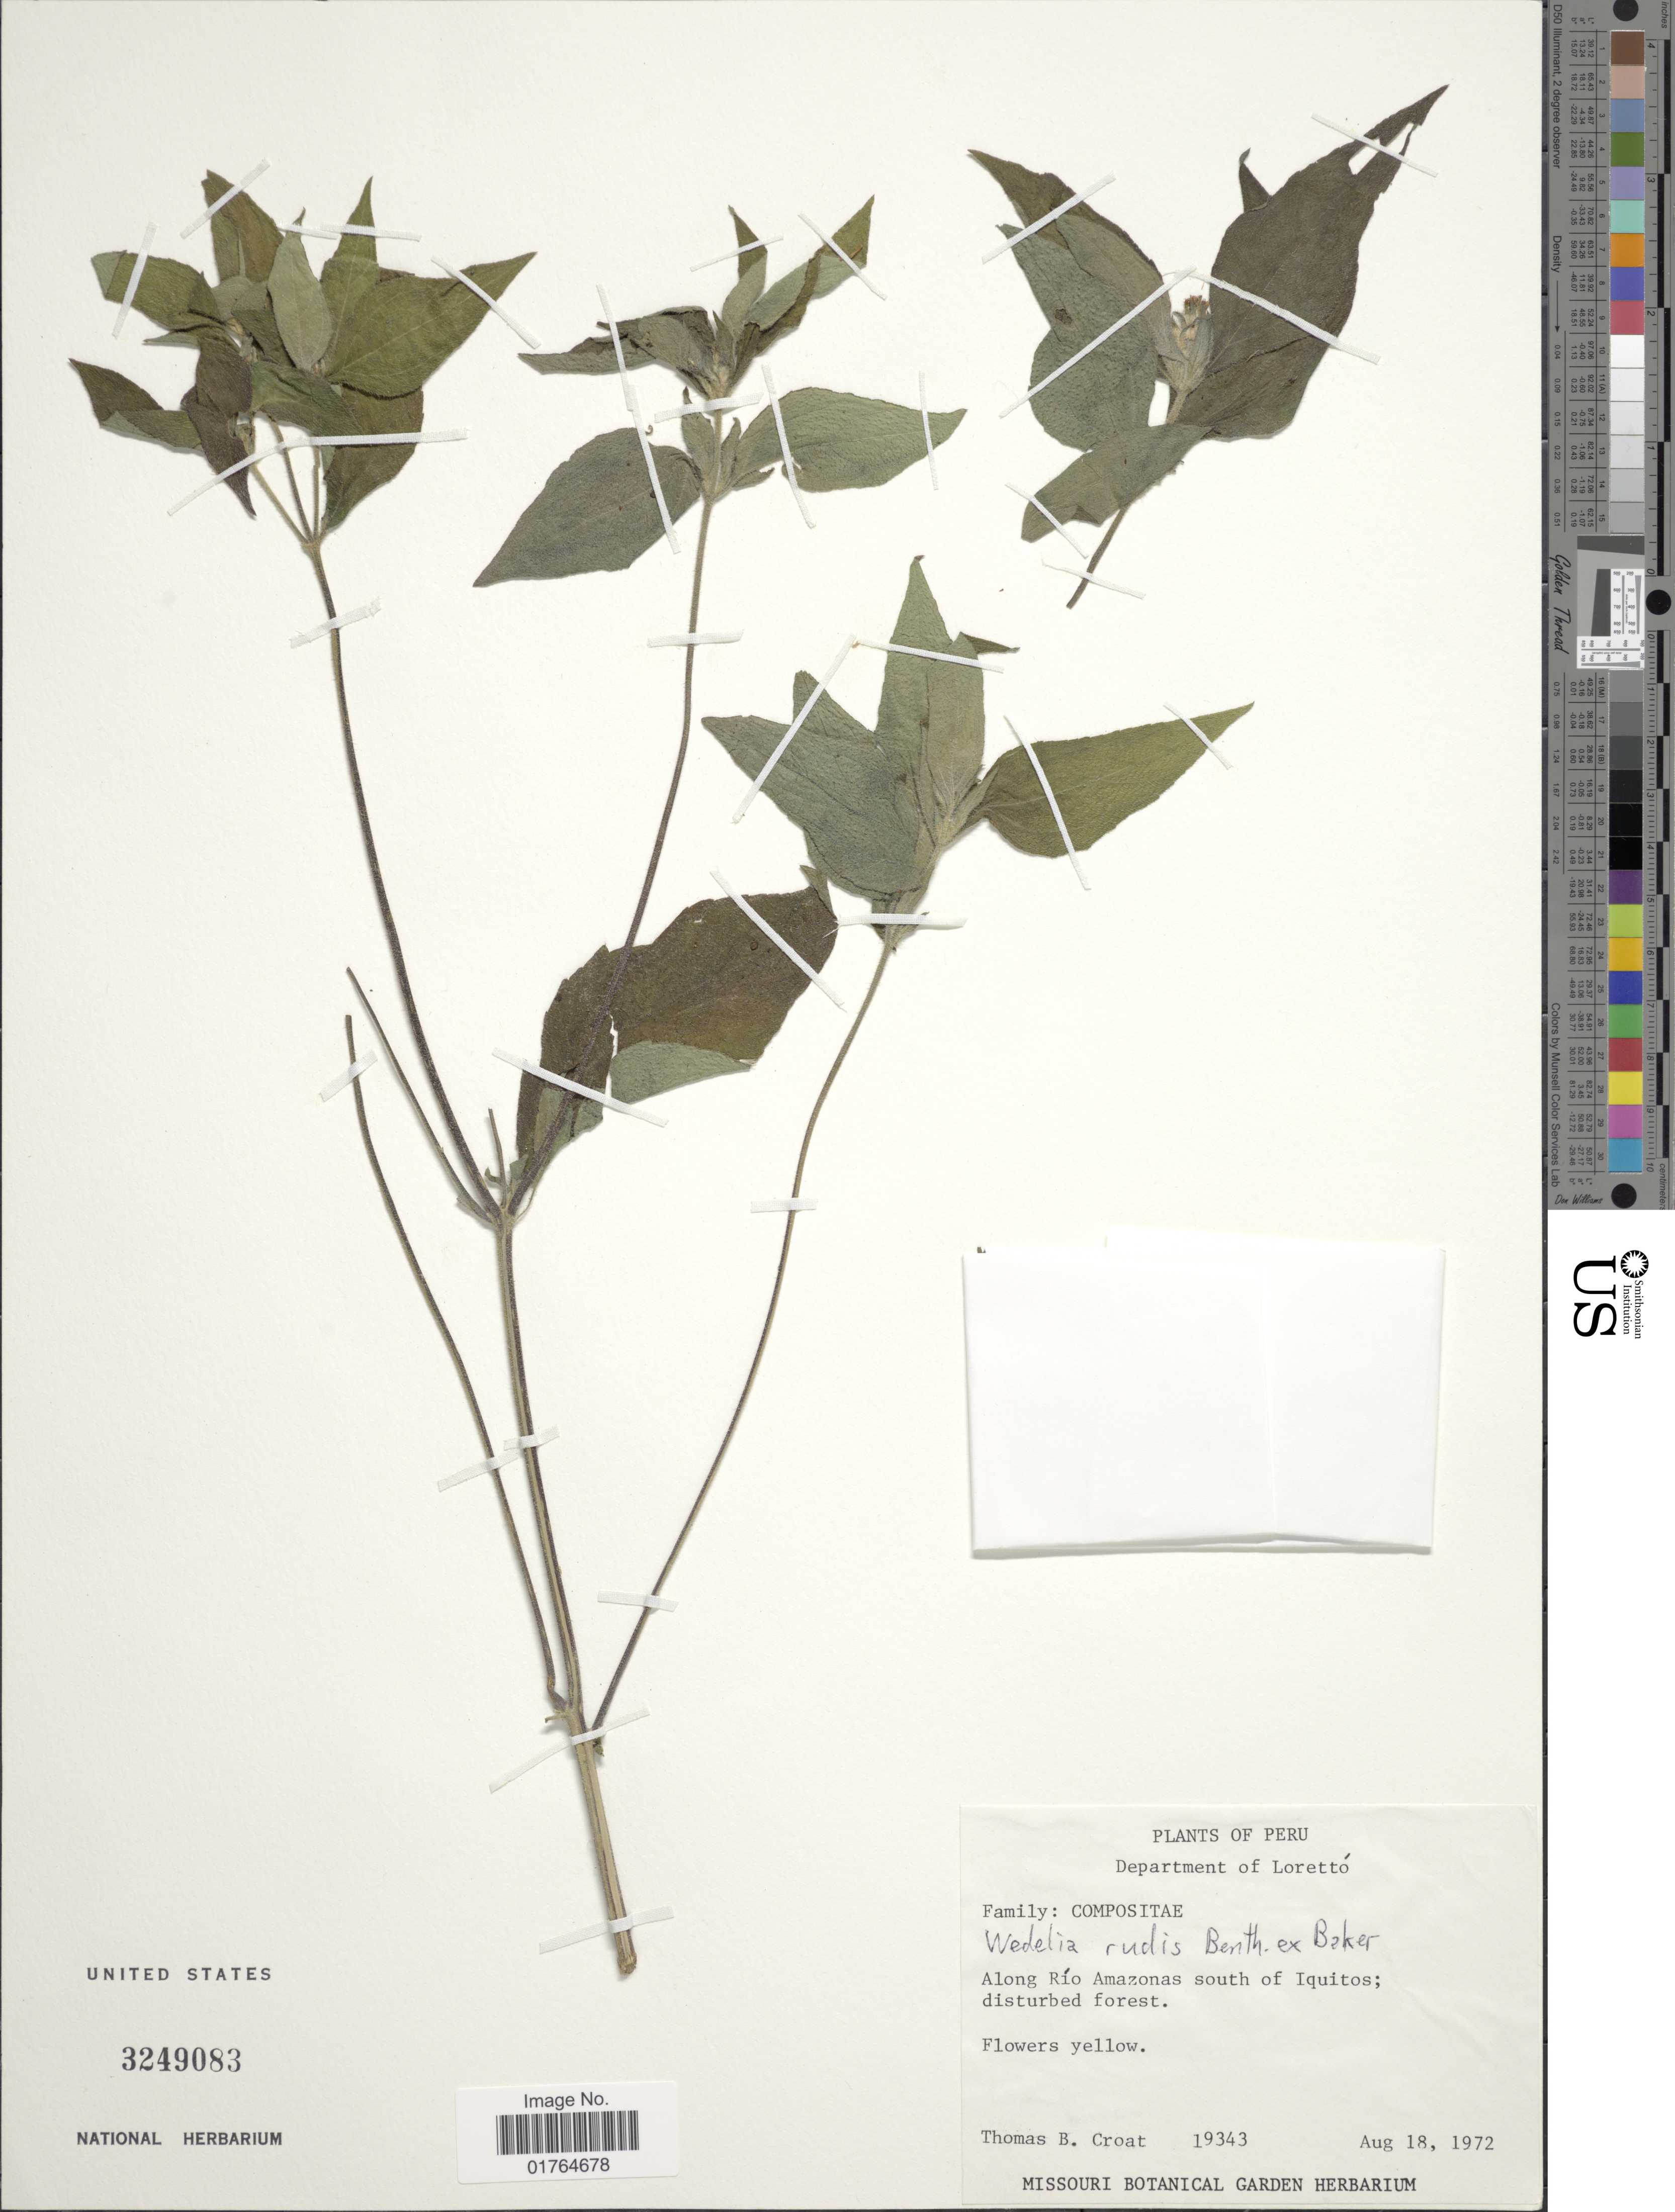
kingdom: Plantae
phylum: Tracheophyta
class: Magnoliopsida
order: Asterales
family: Asteraceae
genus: Wedelia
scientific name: Wedelia rudis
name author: (Baker) Benth. ex H. Rob.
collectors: T. B. Croat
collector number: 19343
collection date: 1972-08-18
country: Peru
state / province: Loreto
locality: Along Rio Amazonas south of Iquitos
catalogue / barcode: US 3249083